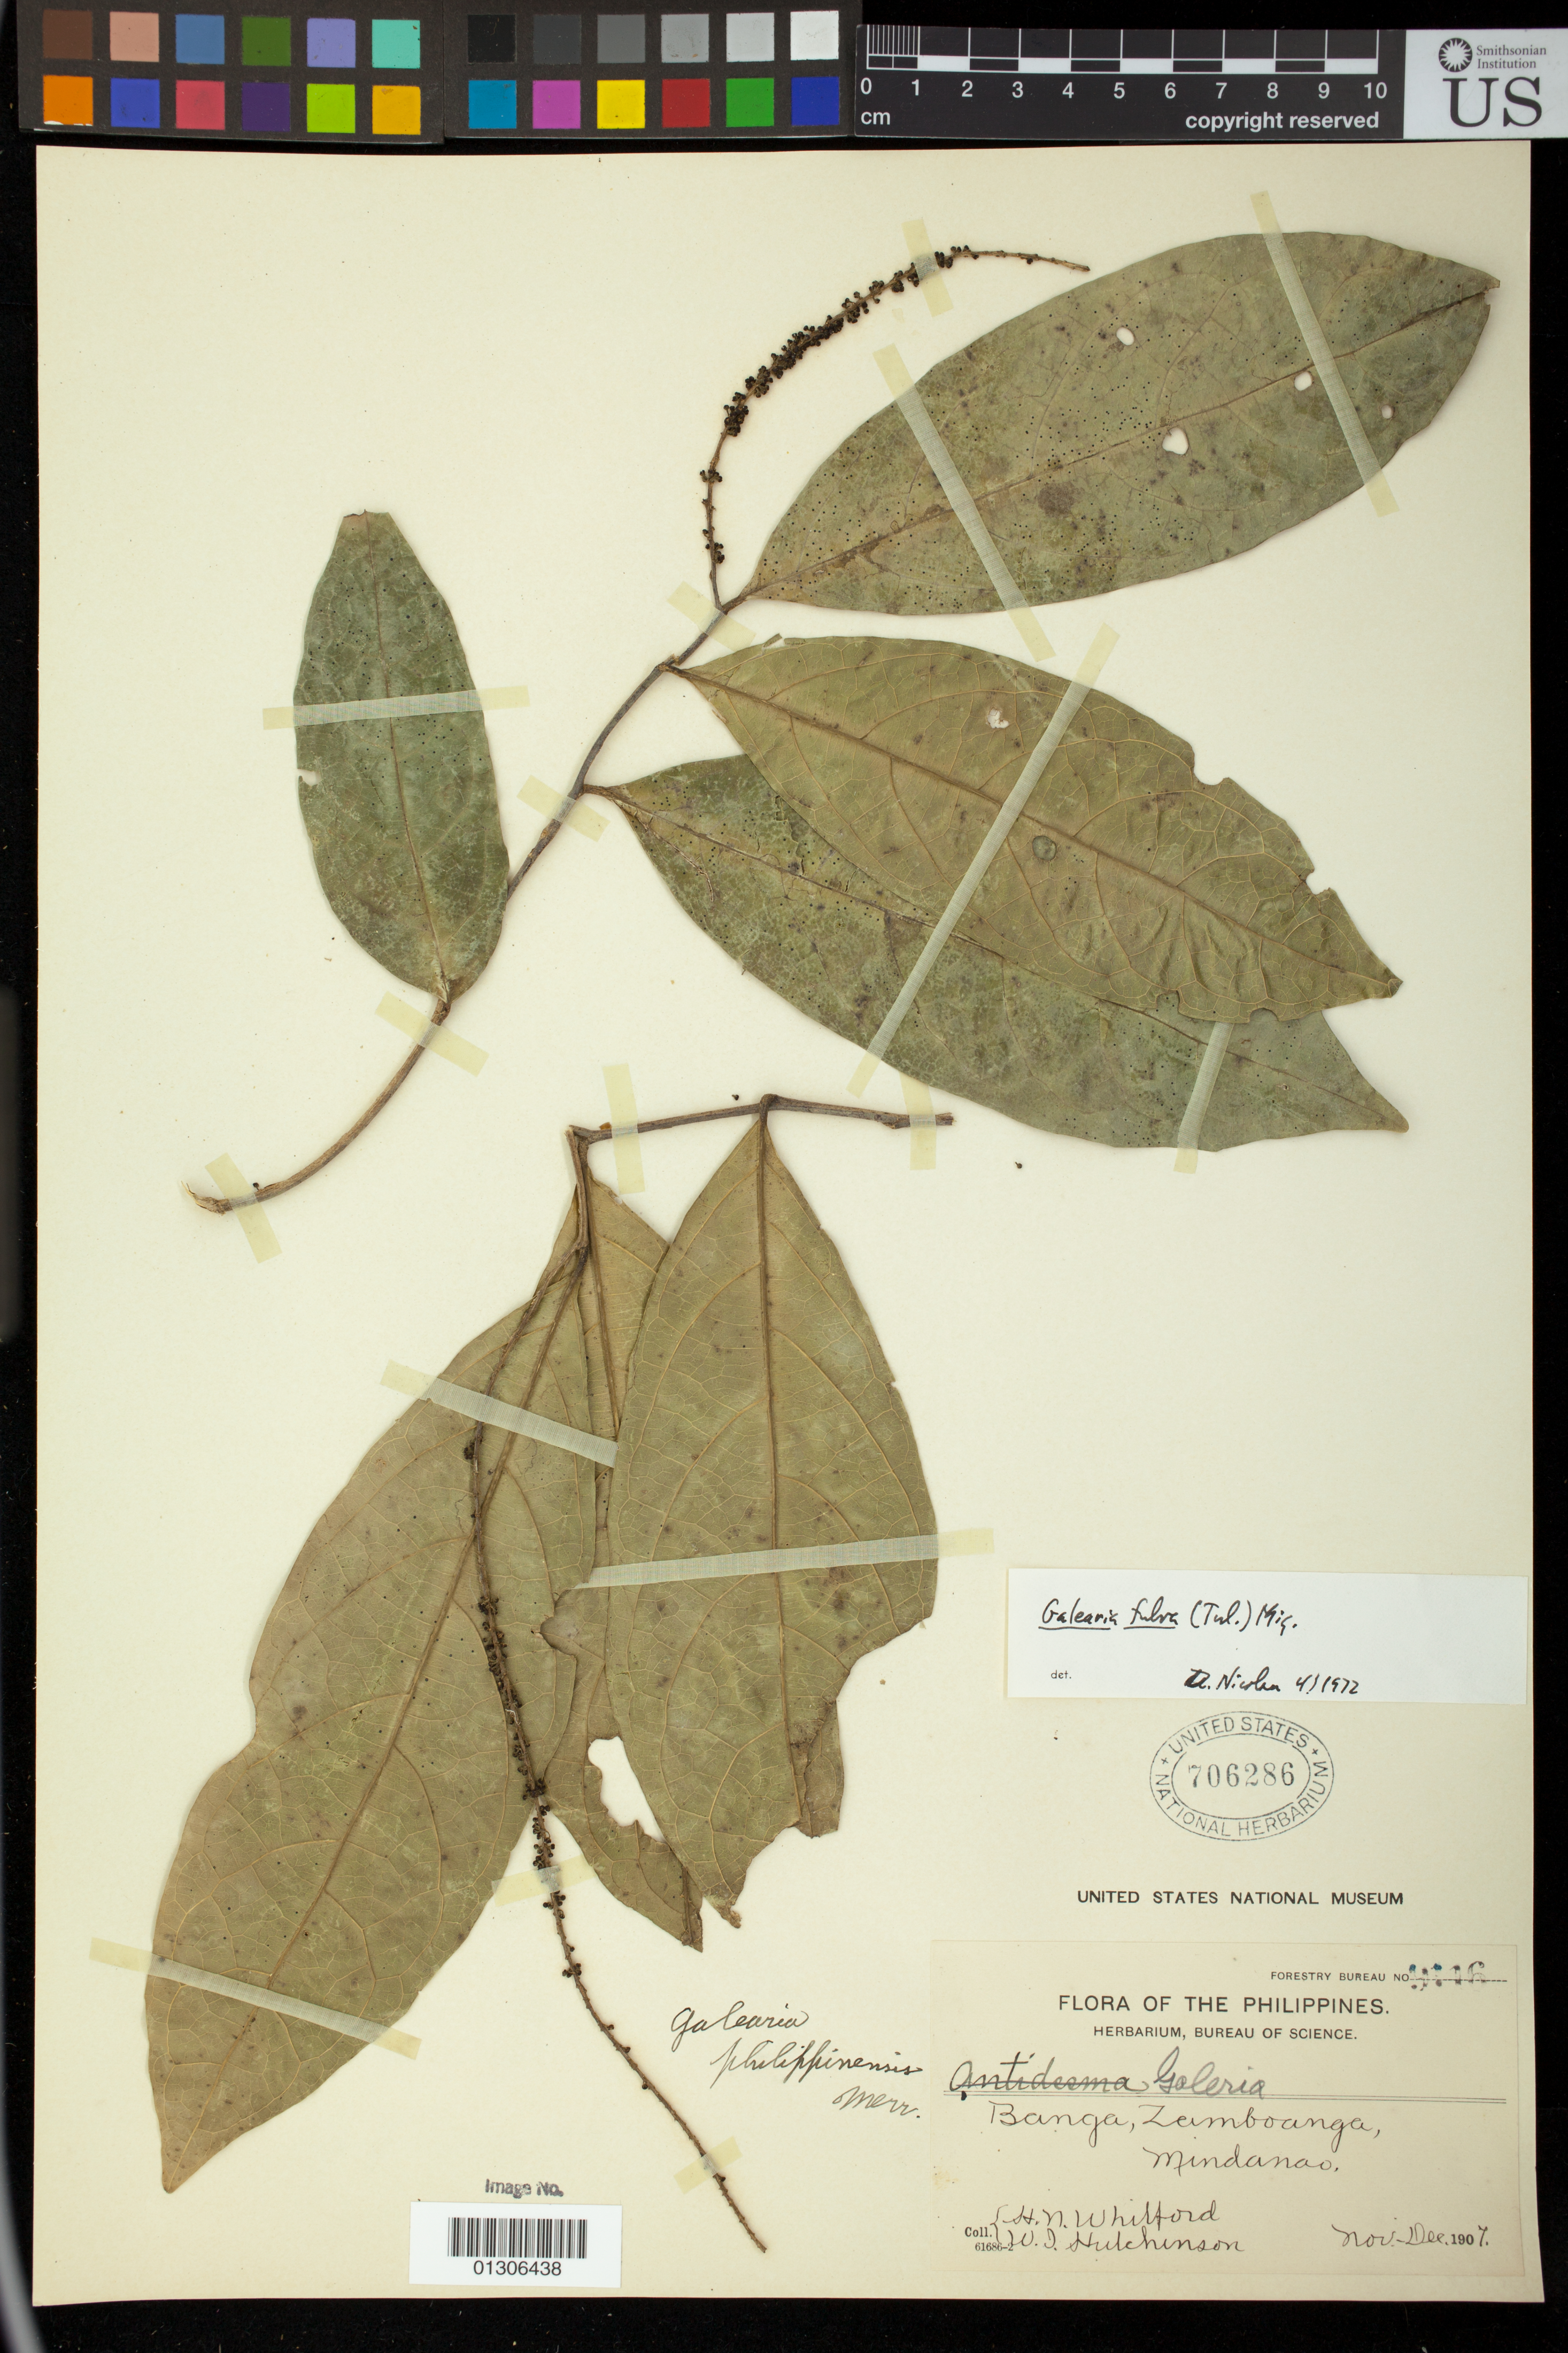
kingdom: Plantae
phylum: Tracheophyta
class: Magnoliopsida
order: Malpighiales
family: Pandaceae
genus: Galearia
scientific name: Galearia fulva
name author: (Tul.) Miq.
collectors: H. N. Whitford & W. I. Hutchinson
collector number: Forestry Bureau 9116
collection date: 1907-11/1907-12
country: Philippines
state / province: Zamboanga Peninsula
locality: Banga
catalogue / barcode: US 706286